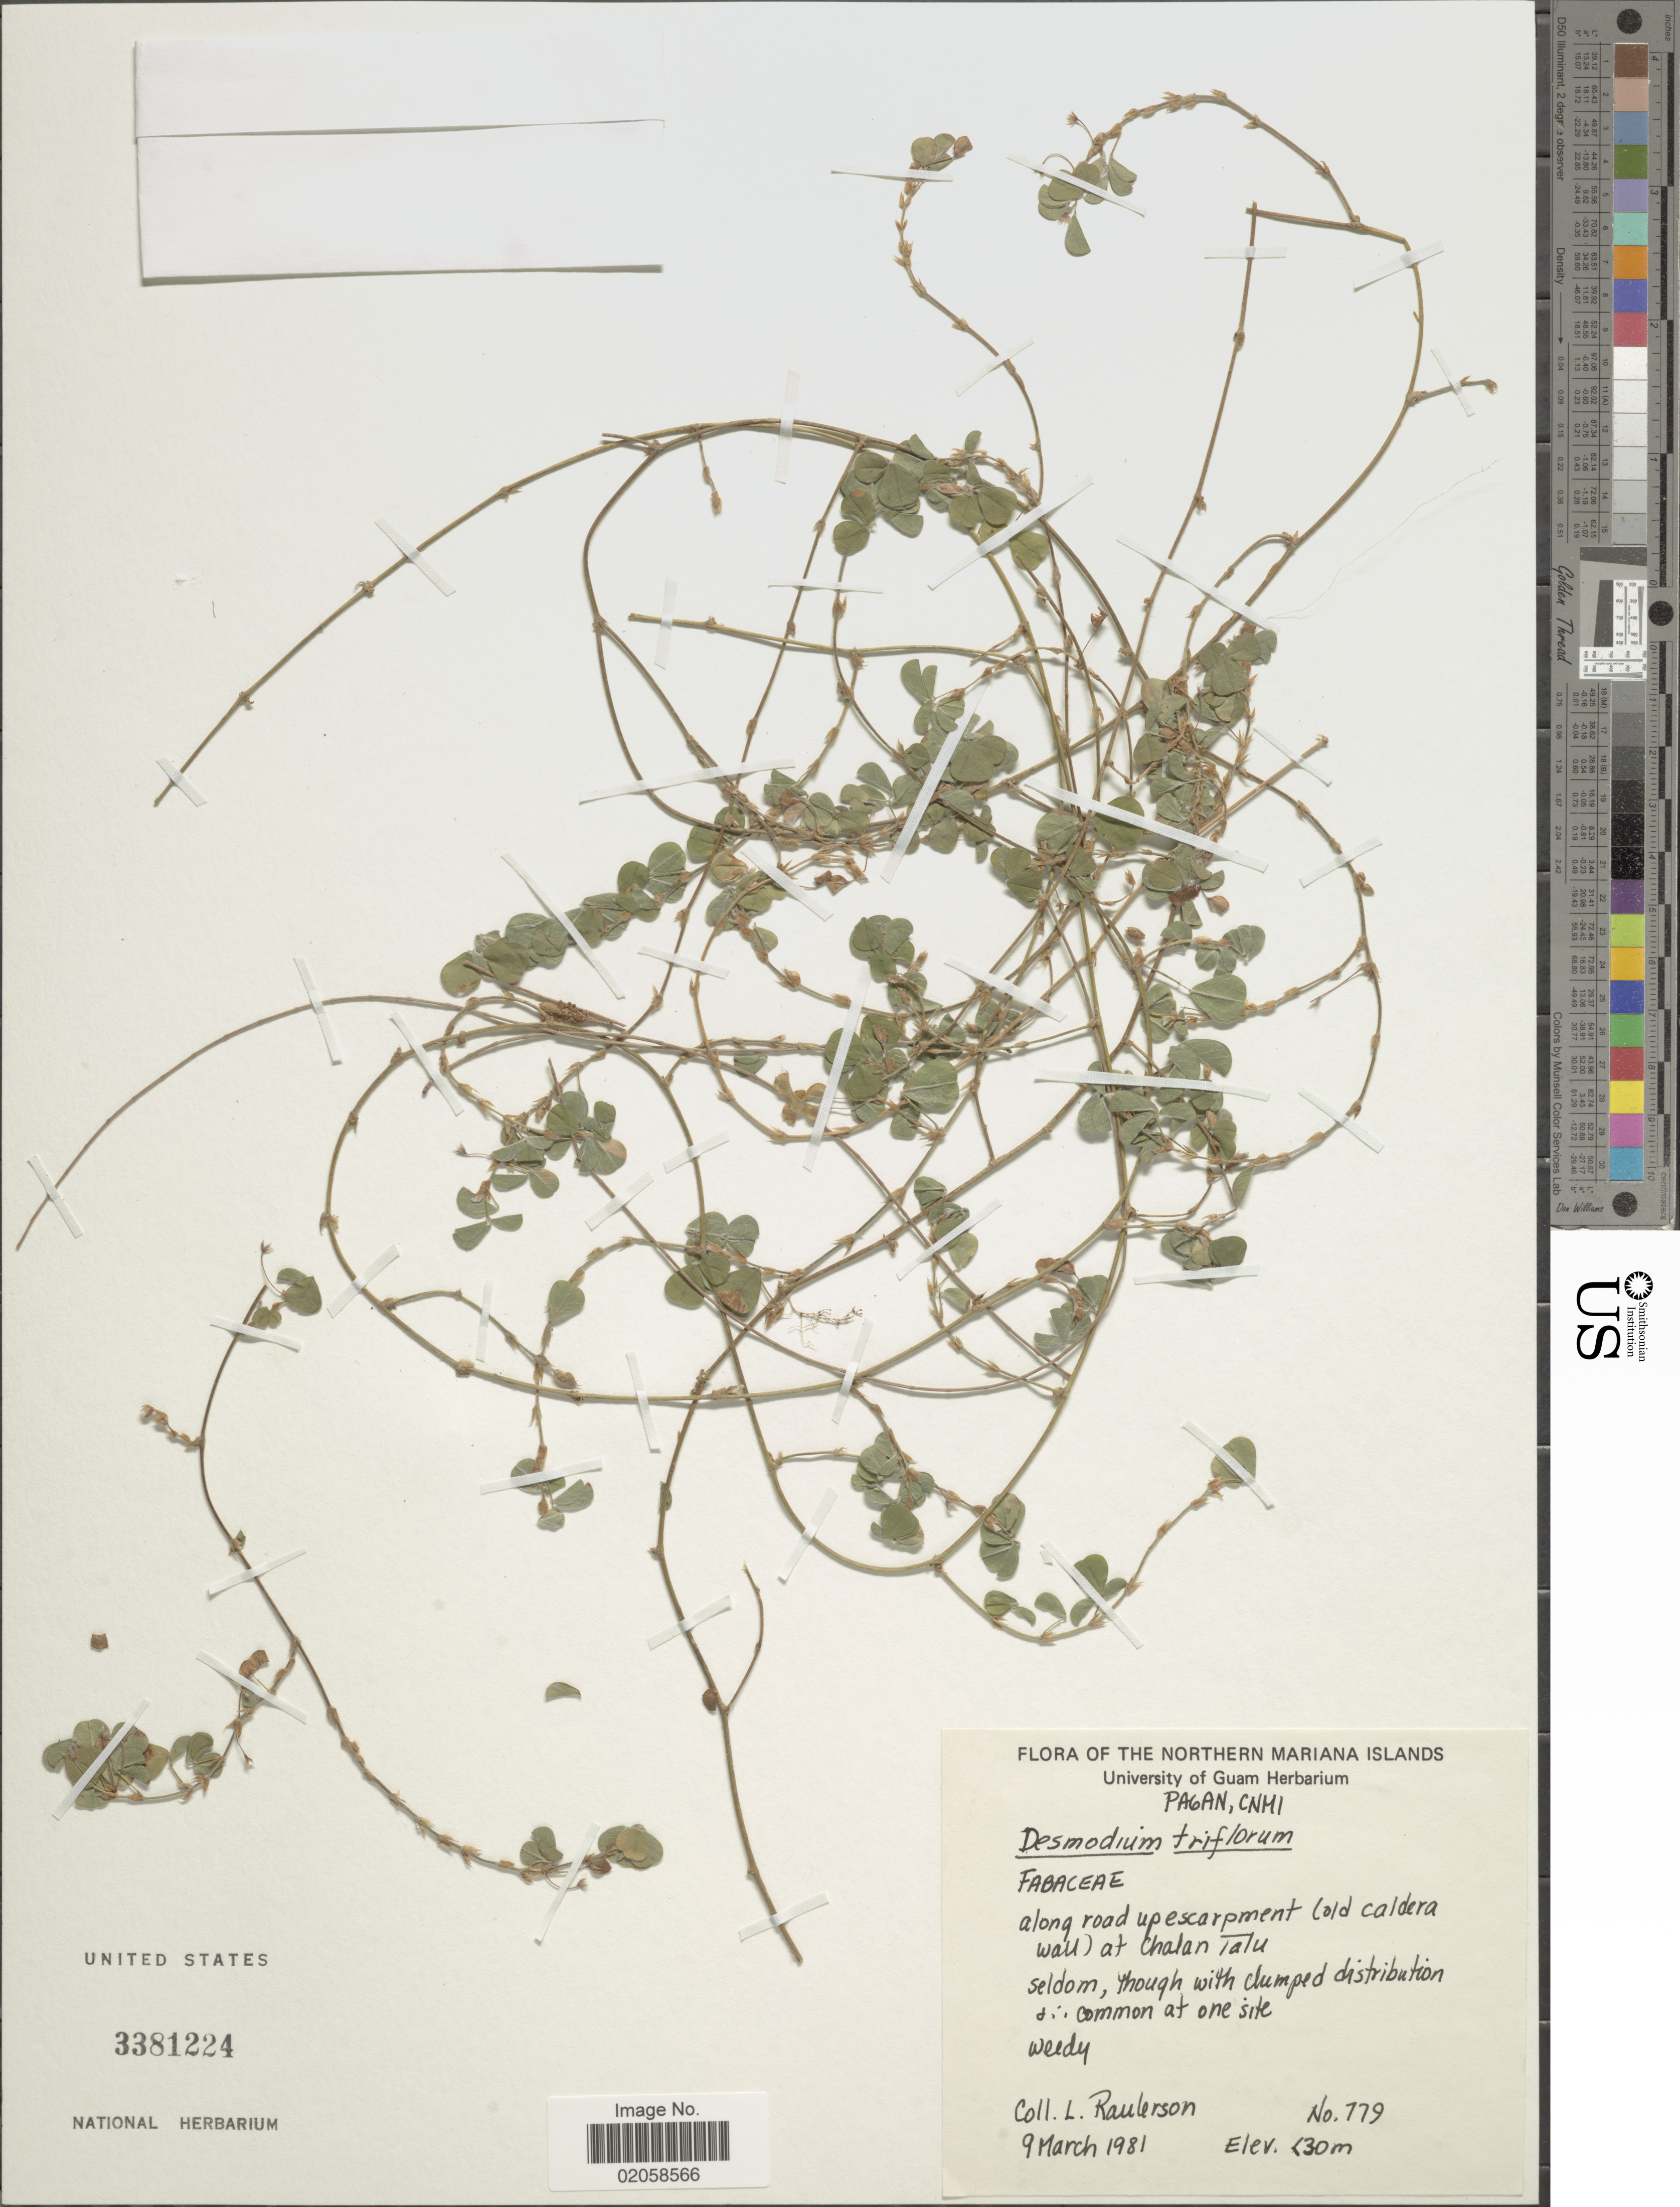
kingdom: Plantae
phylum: Tracheophyta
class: Magnoliopsida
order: Fabales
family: Fabaceae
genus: Grona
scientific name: Grona triflora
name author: (L.) H. Ohashi & K. Ohashi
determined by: Strong, Mark T., (BOT), Smithsonian Institution - National Museum of Natural History (UNITED STATES)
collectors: L. Raulerson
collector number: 779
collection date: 1981-03-09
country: Northern Mariana Islands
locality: Pagan, CNMI, along road escarpment (old caldera wall) at Chalan Talu.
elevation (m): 30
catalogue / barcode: US 3381224